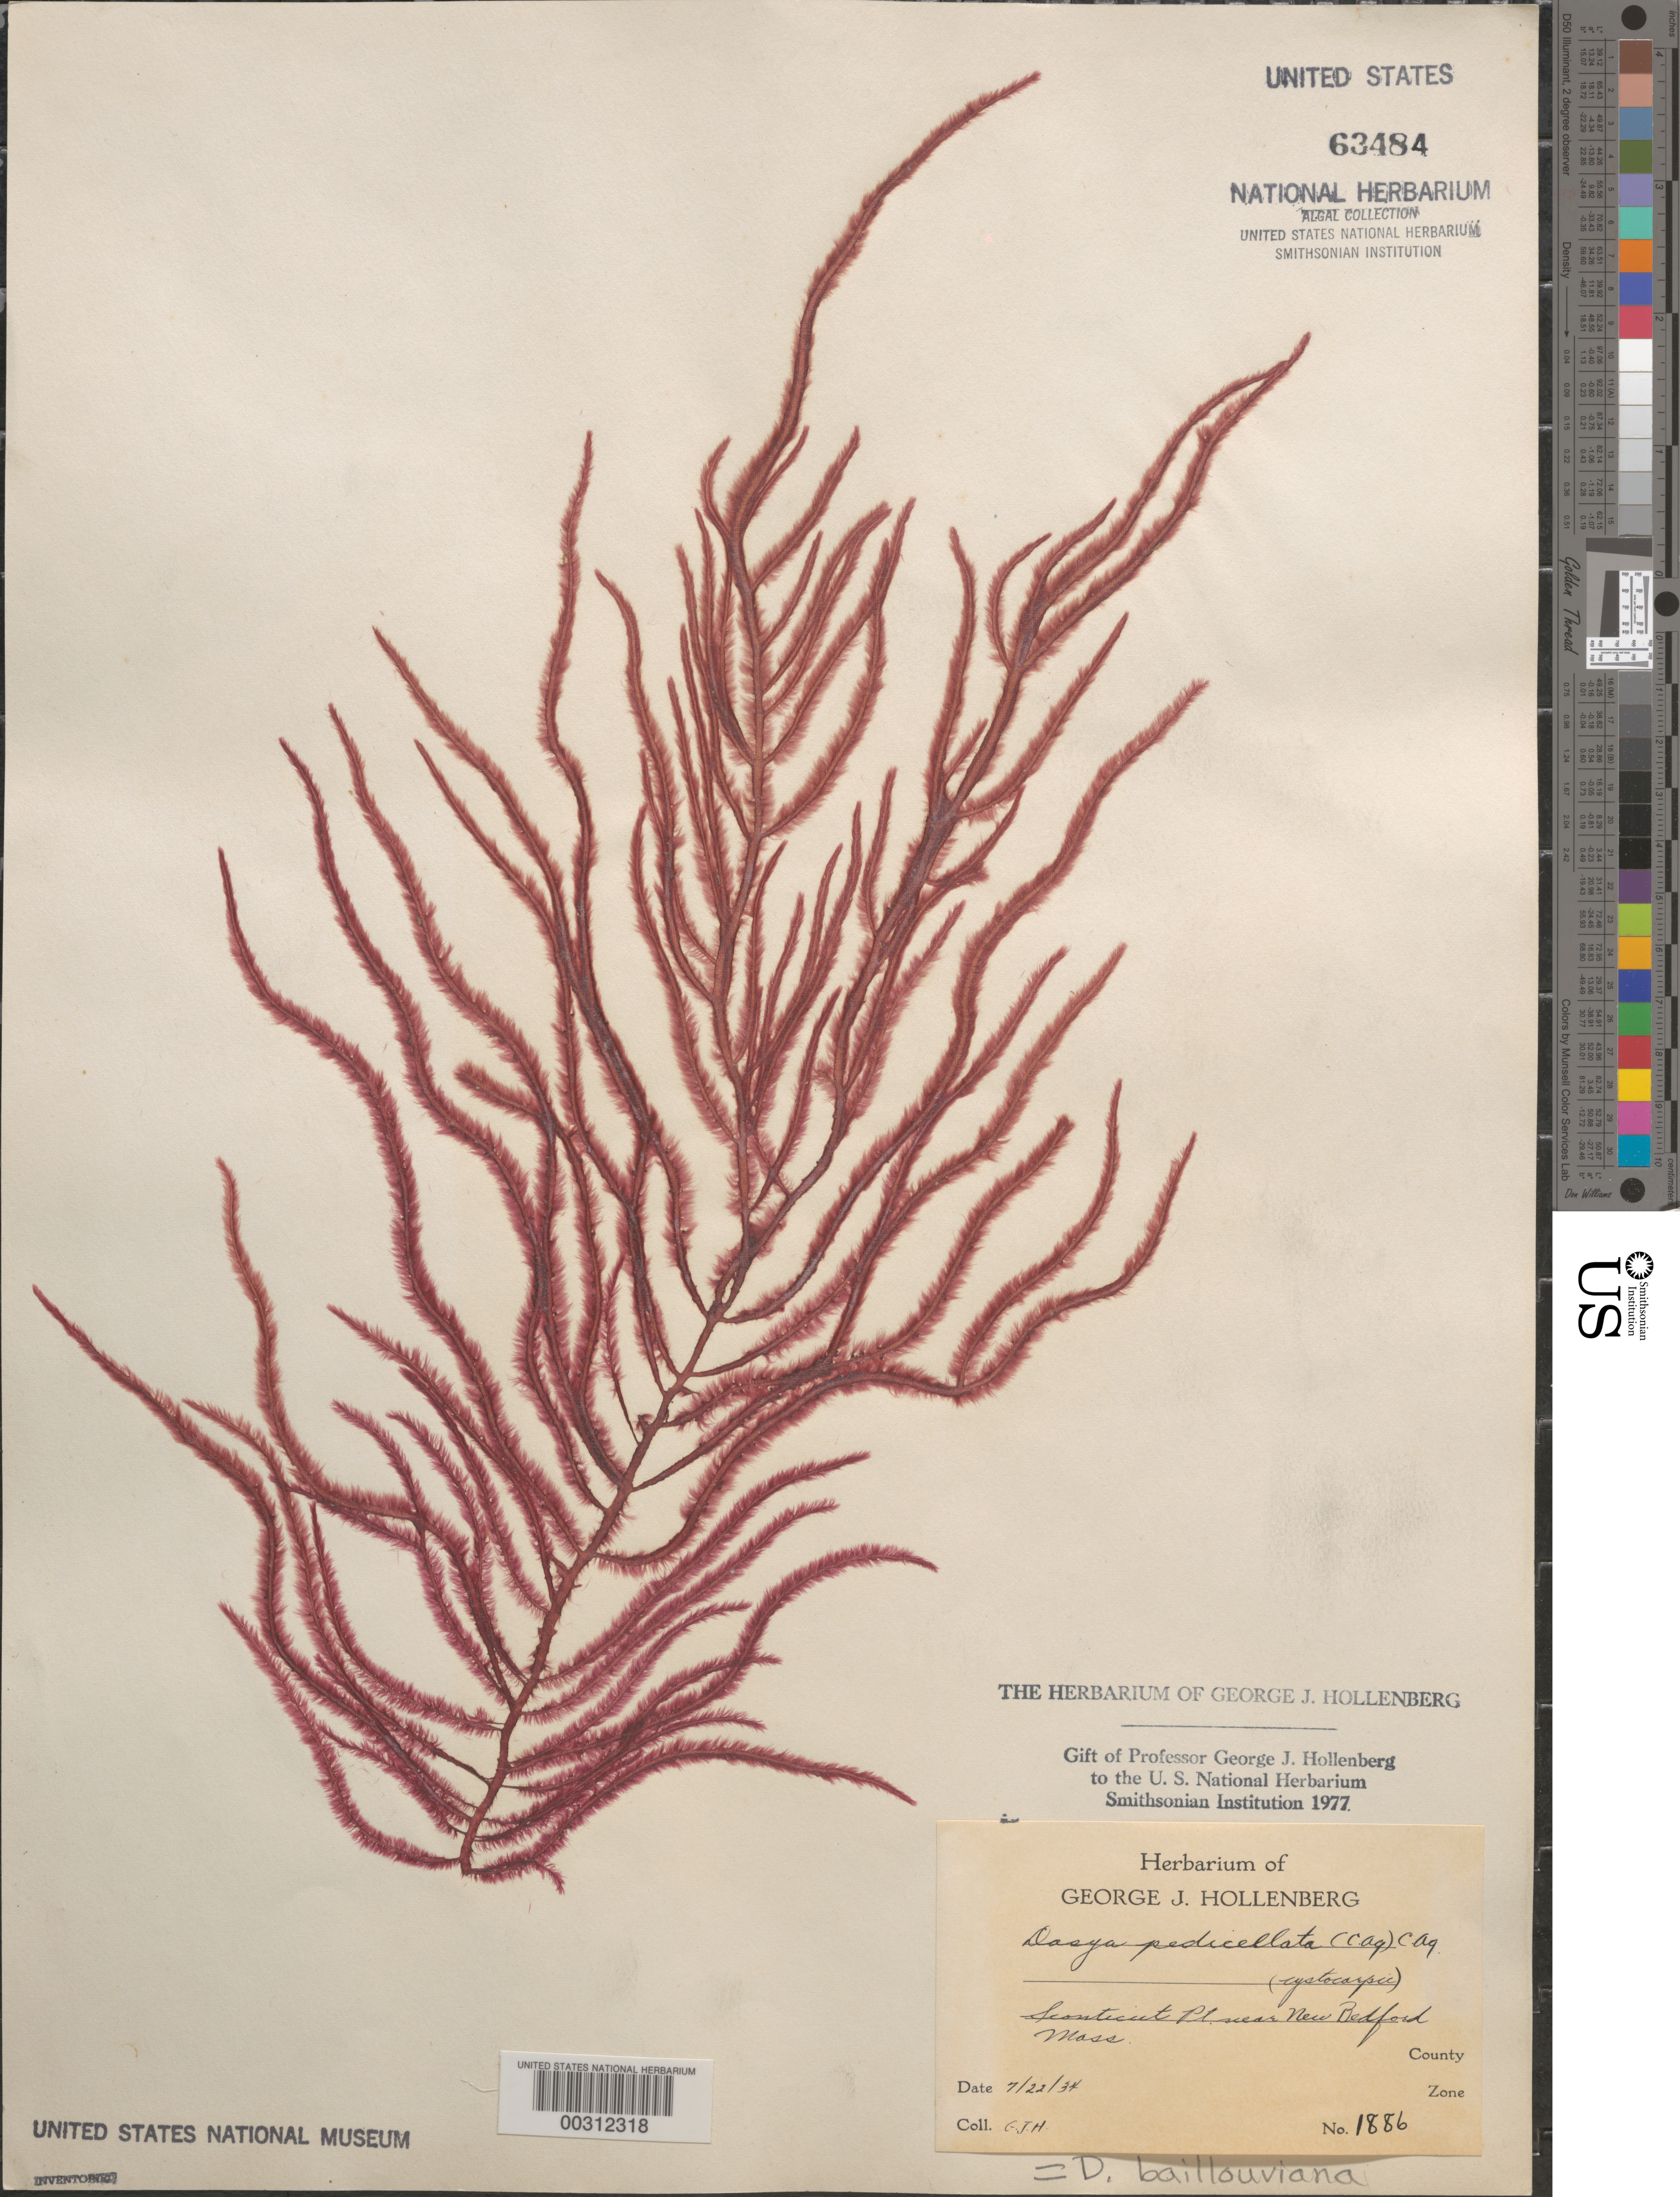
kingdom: Plantae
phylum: Rhodophyta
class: Florideophyceae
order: Ceramiales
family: Dasyaceae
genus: Dasya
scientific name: Dasya pedicellata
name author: (C. Agardh) C. Agardh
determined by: Algae name updating Project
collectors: G. Hollenberg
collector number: GJH 1886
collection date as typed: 22 Jul 1934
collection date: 1934-07-22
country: United States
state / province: Massachusetts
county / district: Bristol County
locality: Sconticut Point near New Bedford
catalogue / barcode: US 63484